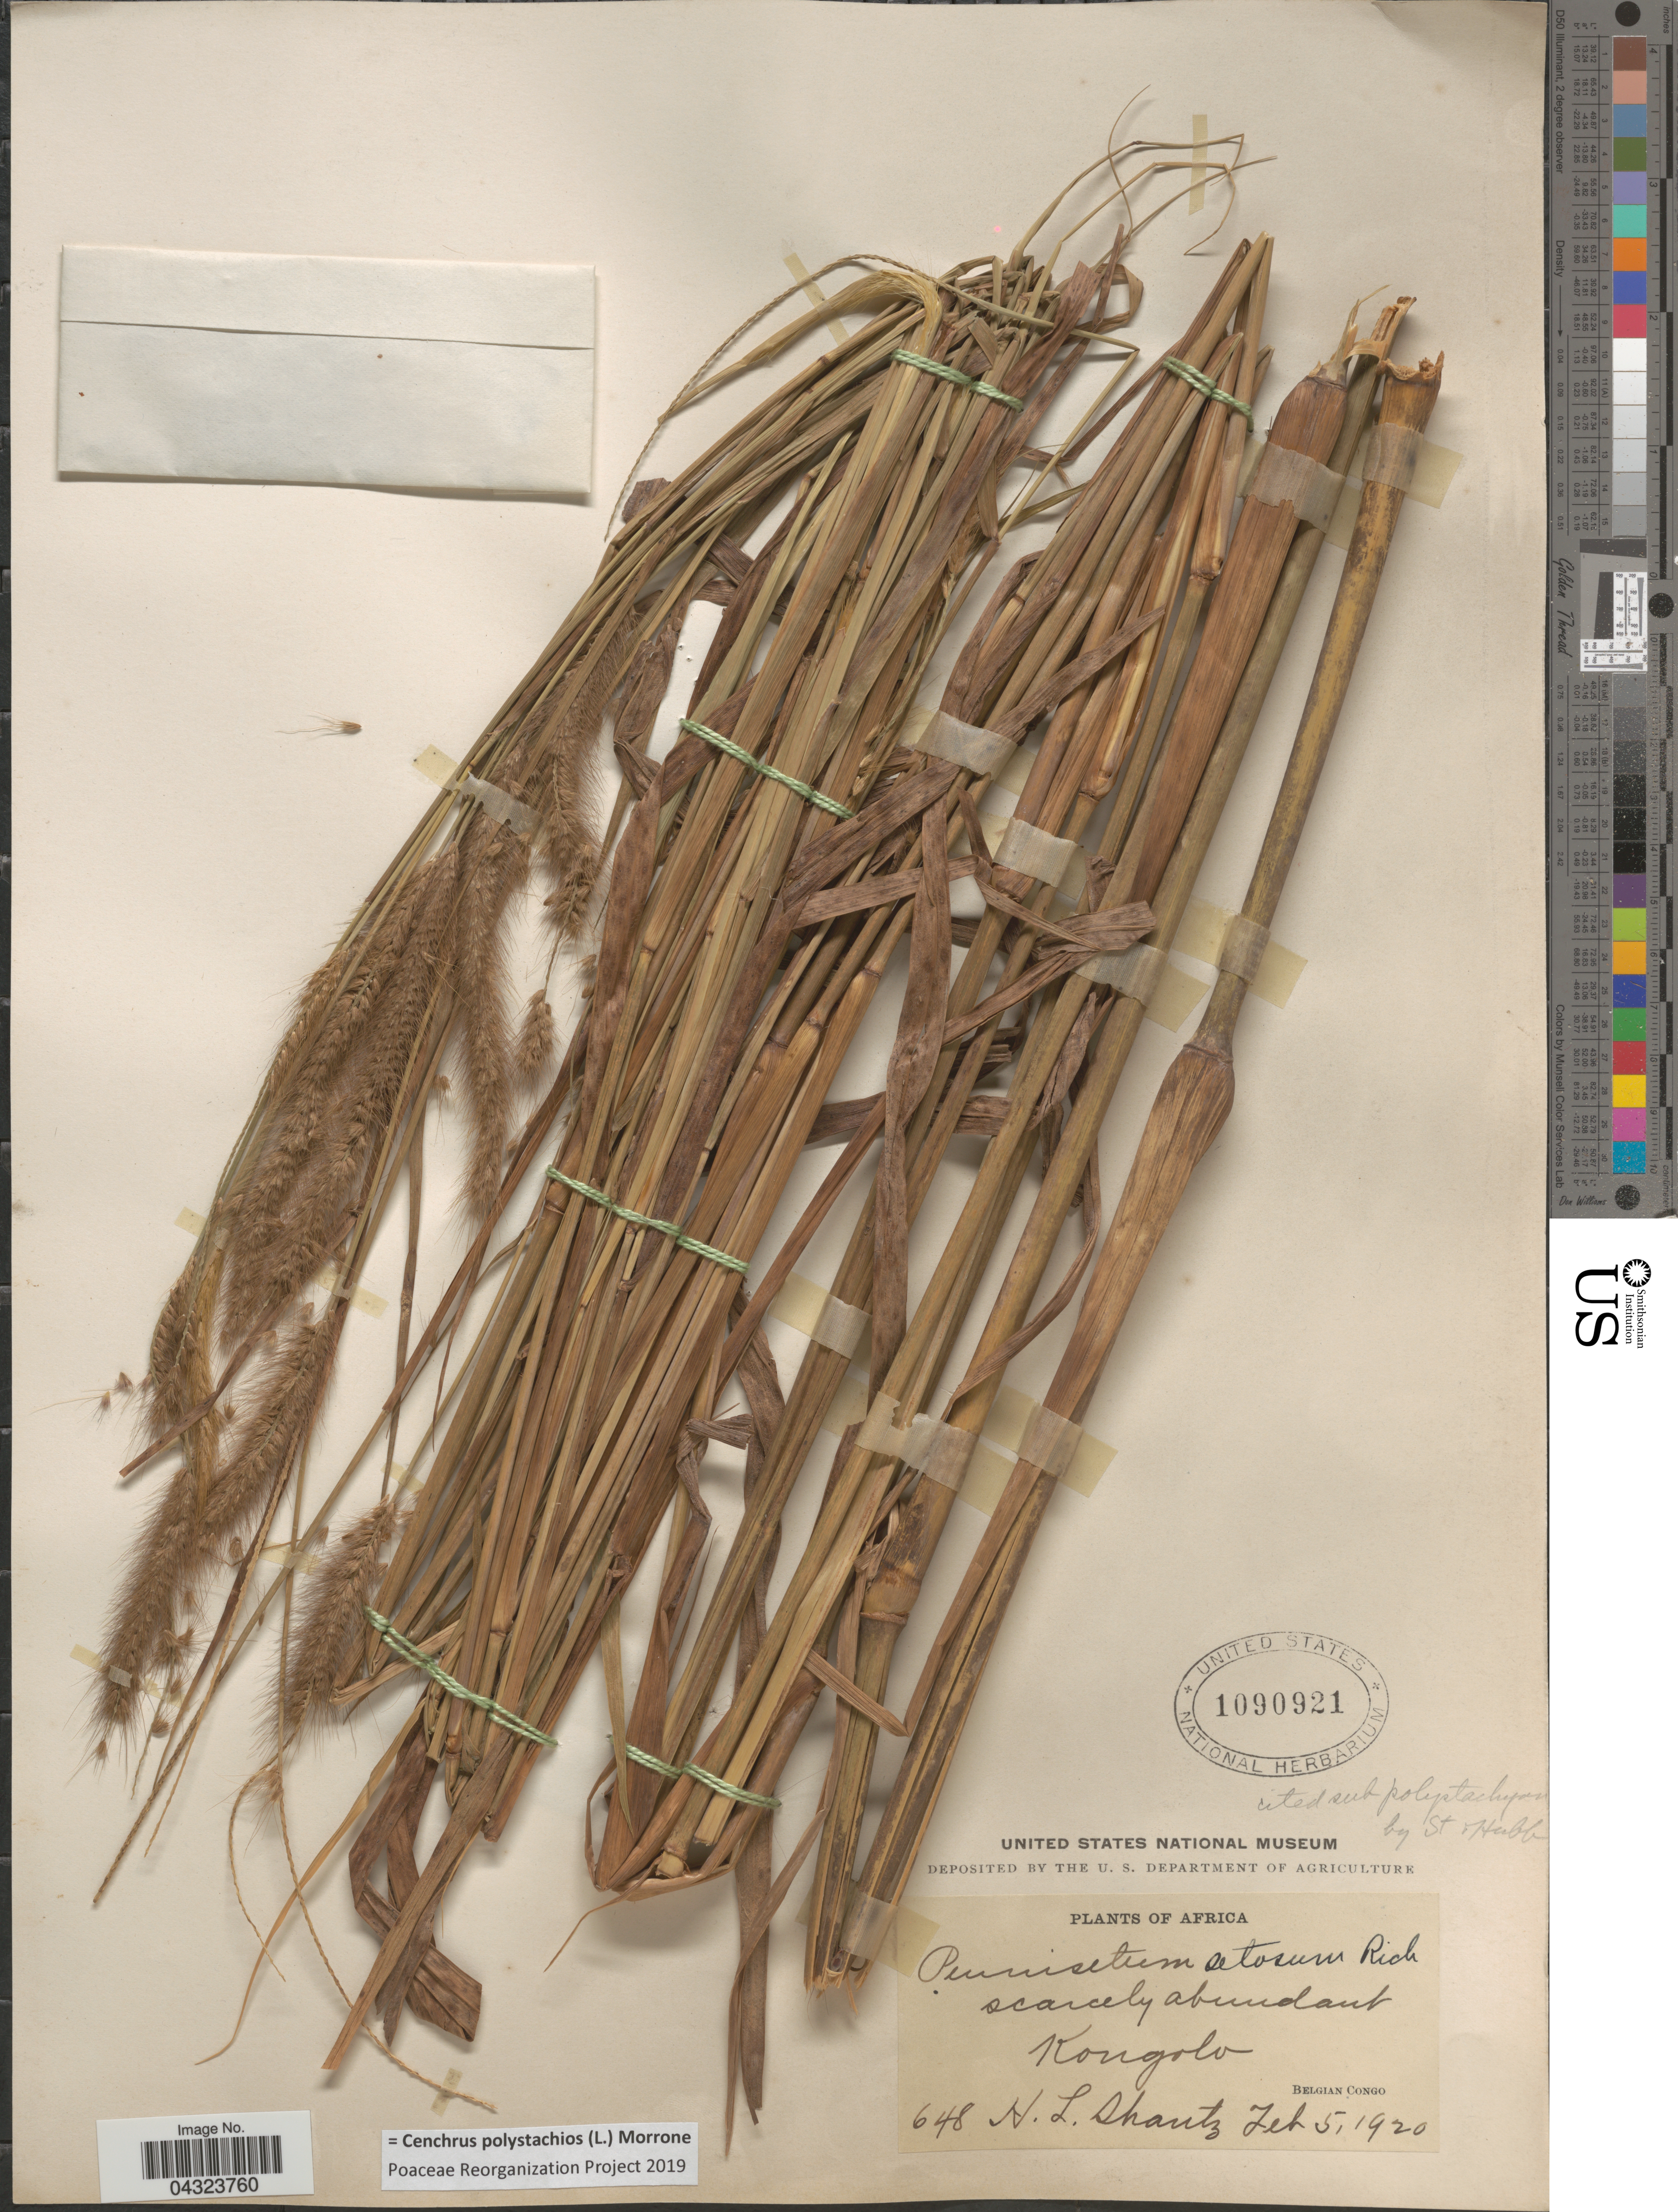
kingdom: Plantae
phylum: Tracheophyta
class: Liliopsida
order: Poales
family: Poaceae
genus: Cenchrus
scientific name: Cenchrus polystachios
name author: (L.) Morrone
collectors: H. Shantz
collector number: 648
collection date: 1920-02-05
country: Congo, Democratic Republic of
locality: Kongolo. Belgian Congo.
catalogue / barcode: US 1090921